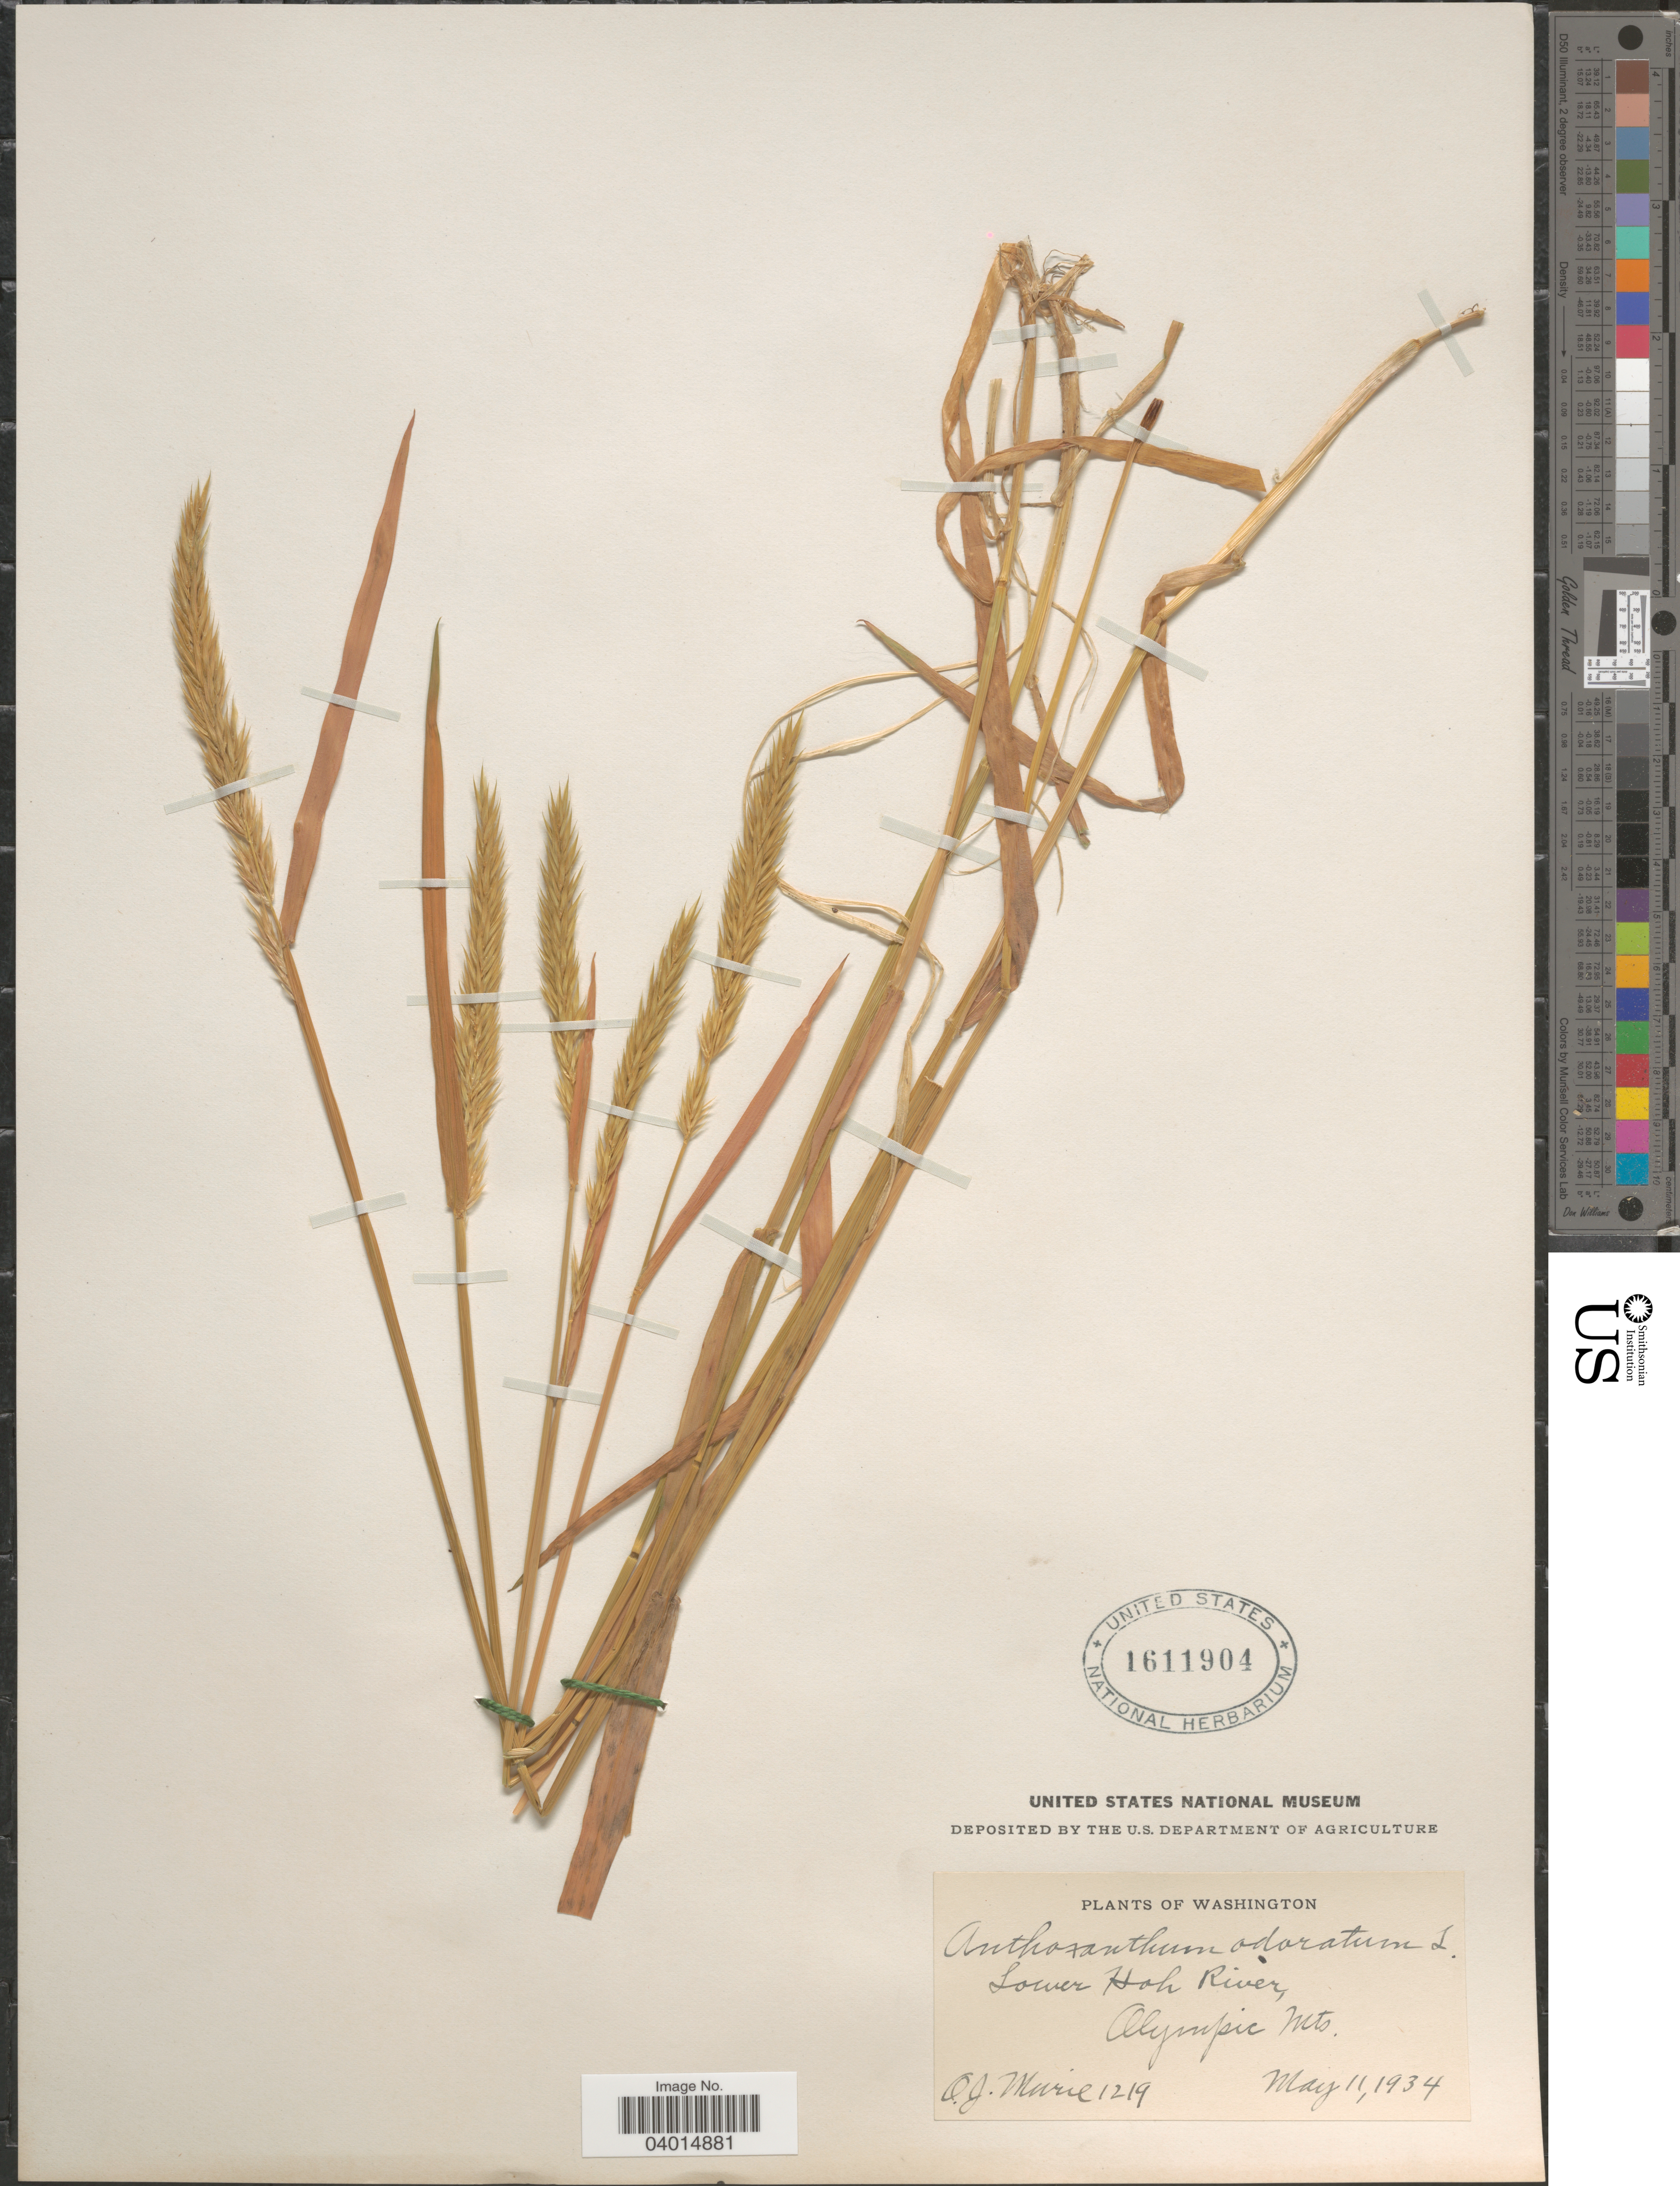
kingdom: Plantae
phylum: Tracheophyta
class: Liliopsida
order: Poales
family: Poaceae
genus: Anthoxanthum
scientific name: Anthoxanthum odoratum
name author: L.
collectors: O. Murie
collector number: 1219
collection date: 1934-05-11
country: United States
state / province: Washington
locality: Lower Hoh River, Olympic Mts.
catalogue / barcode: US 1611904